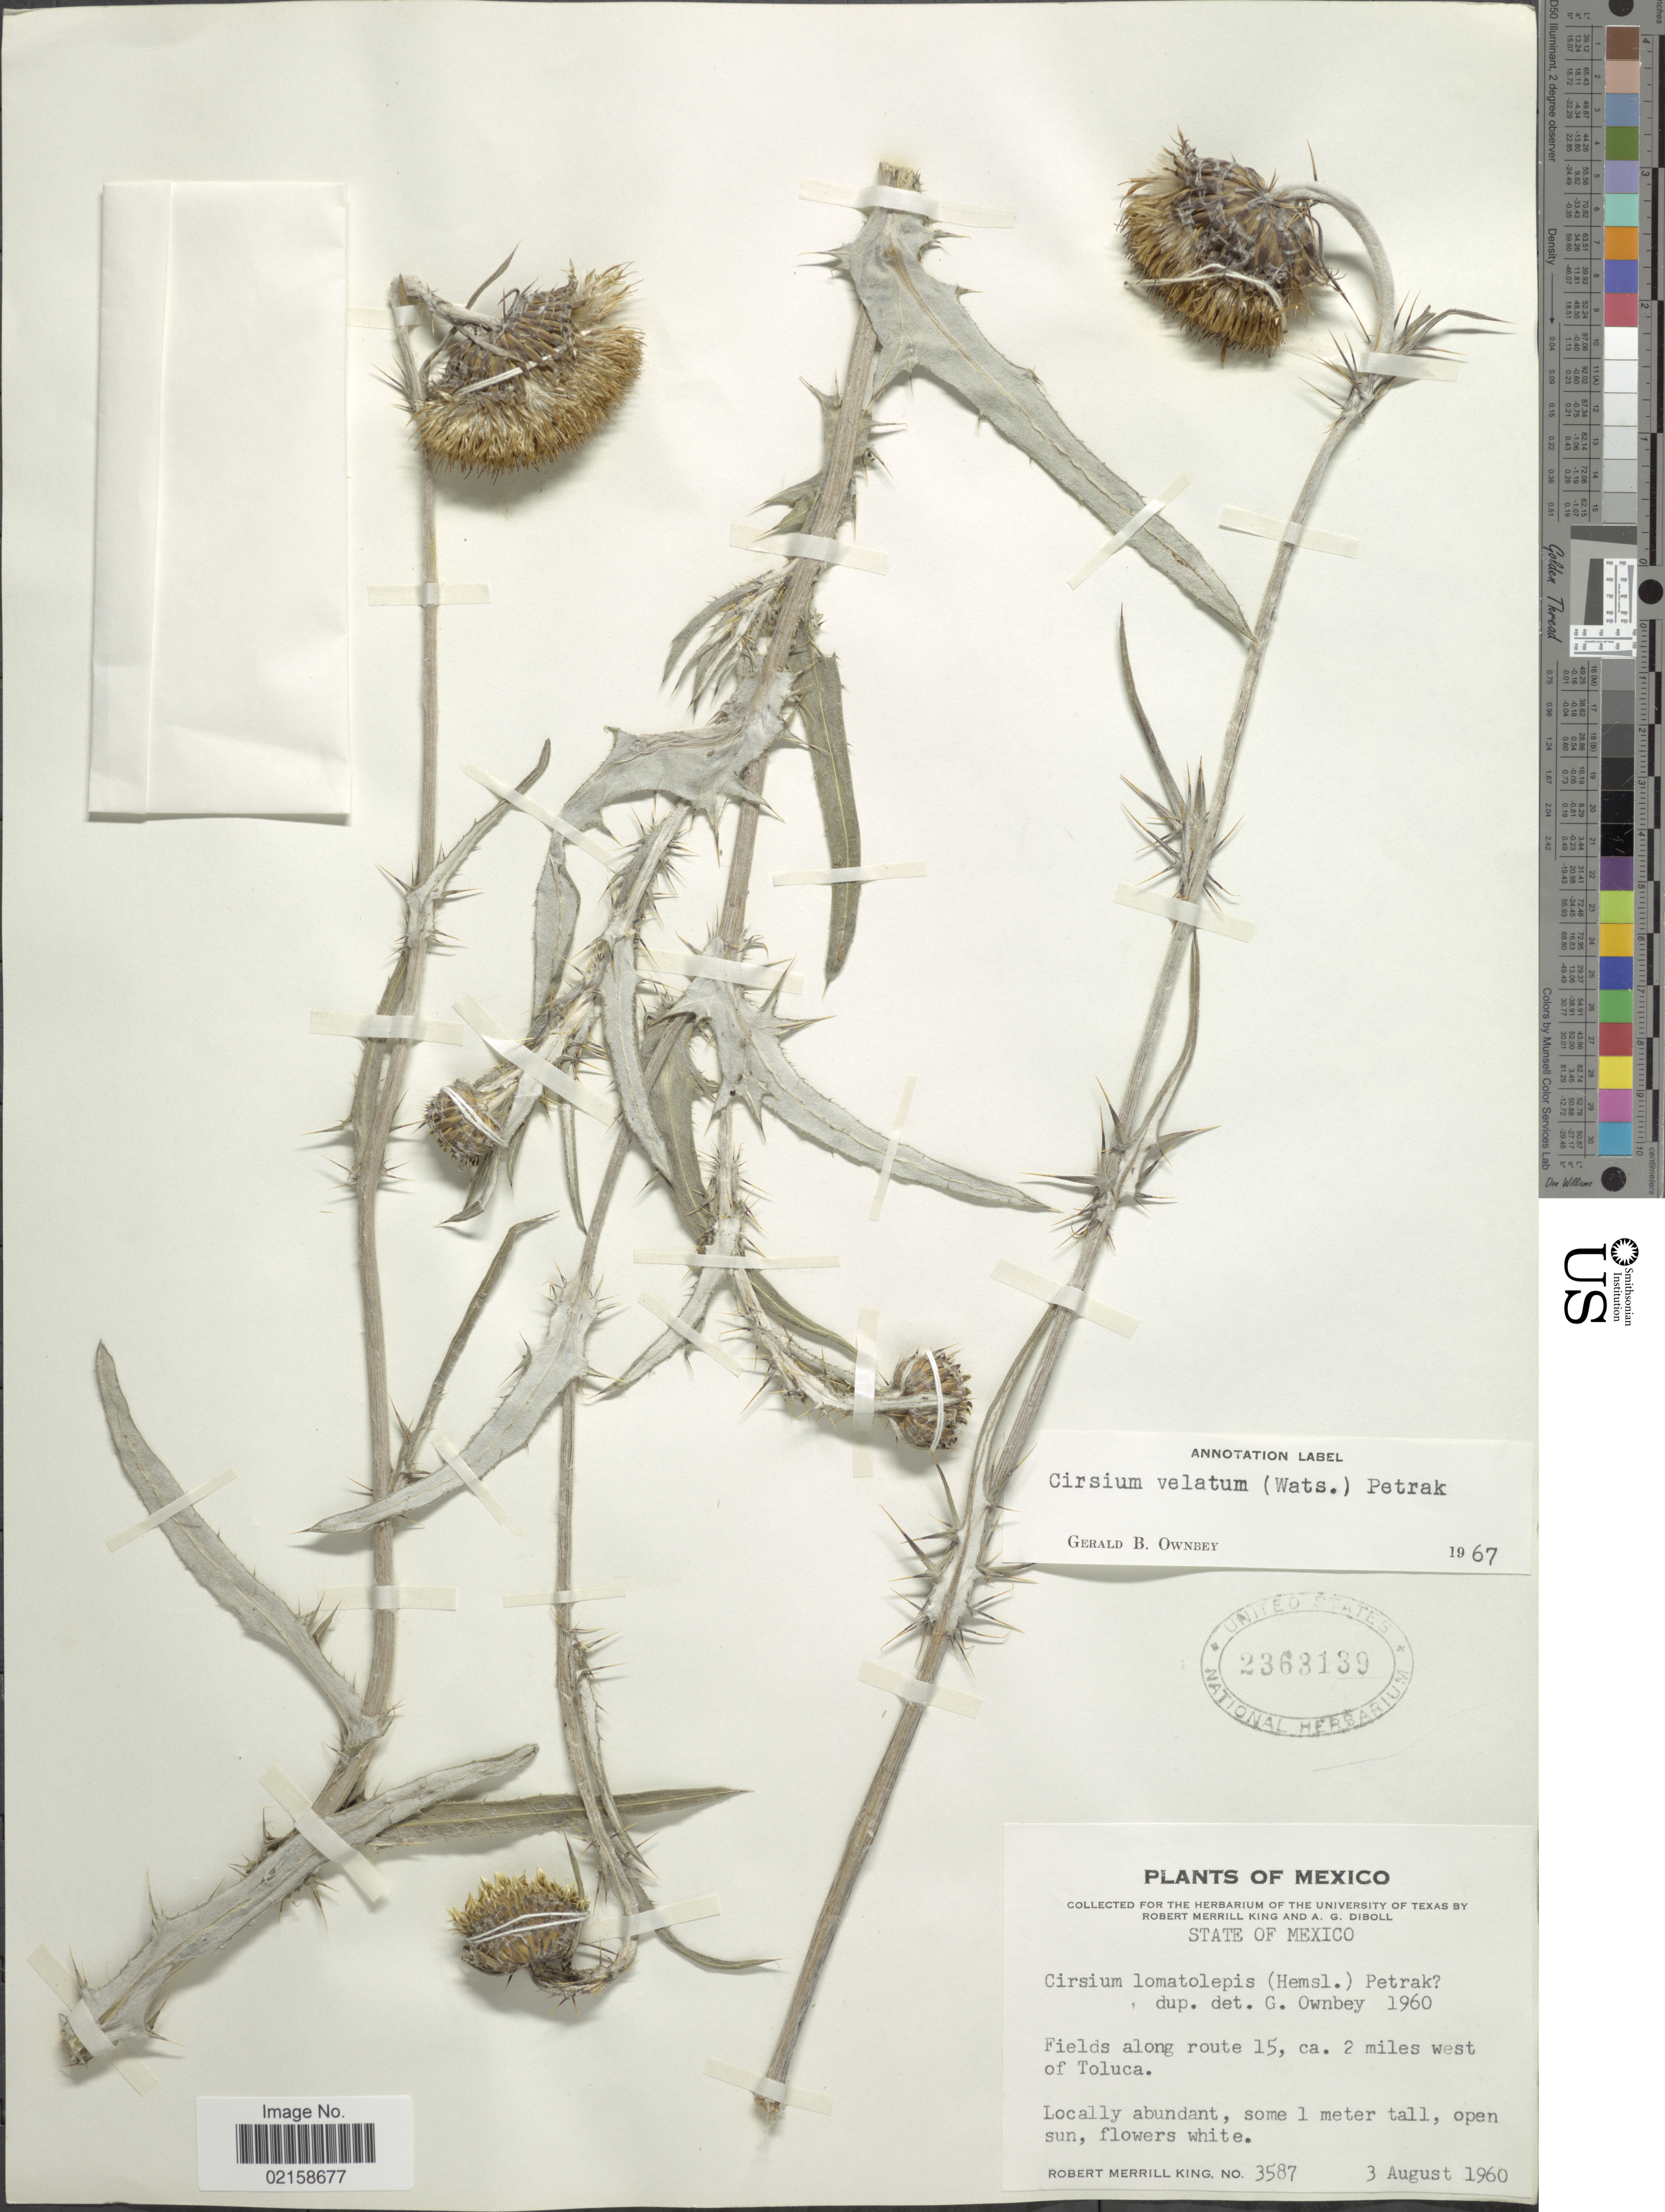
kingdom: Plantae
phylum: Tracheophyta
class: Magnoliopsida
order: Asterales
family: Asteraceae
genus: Cirsium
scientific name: Cirsium velatum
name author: (S. Watson) Petr.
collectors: R. M. King & A. Diboll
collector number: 3587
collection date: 1960-08-03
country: Mexico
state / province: México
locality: Fields along route 150, ca. 2 miles west of Toluca.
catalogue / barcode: US 2363139